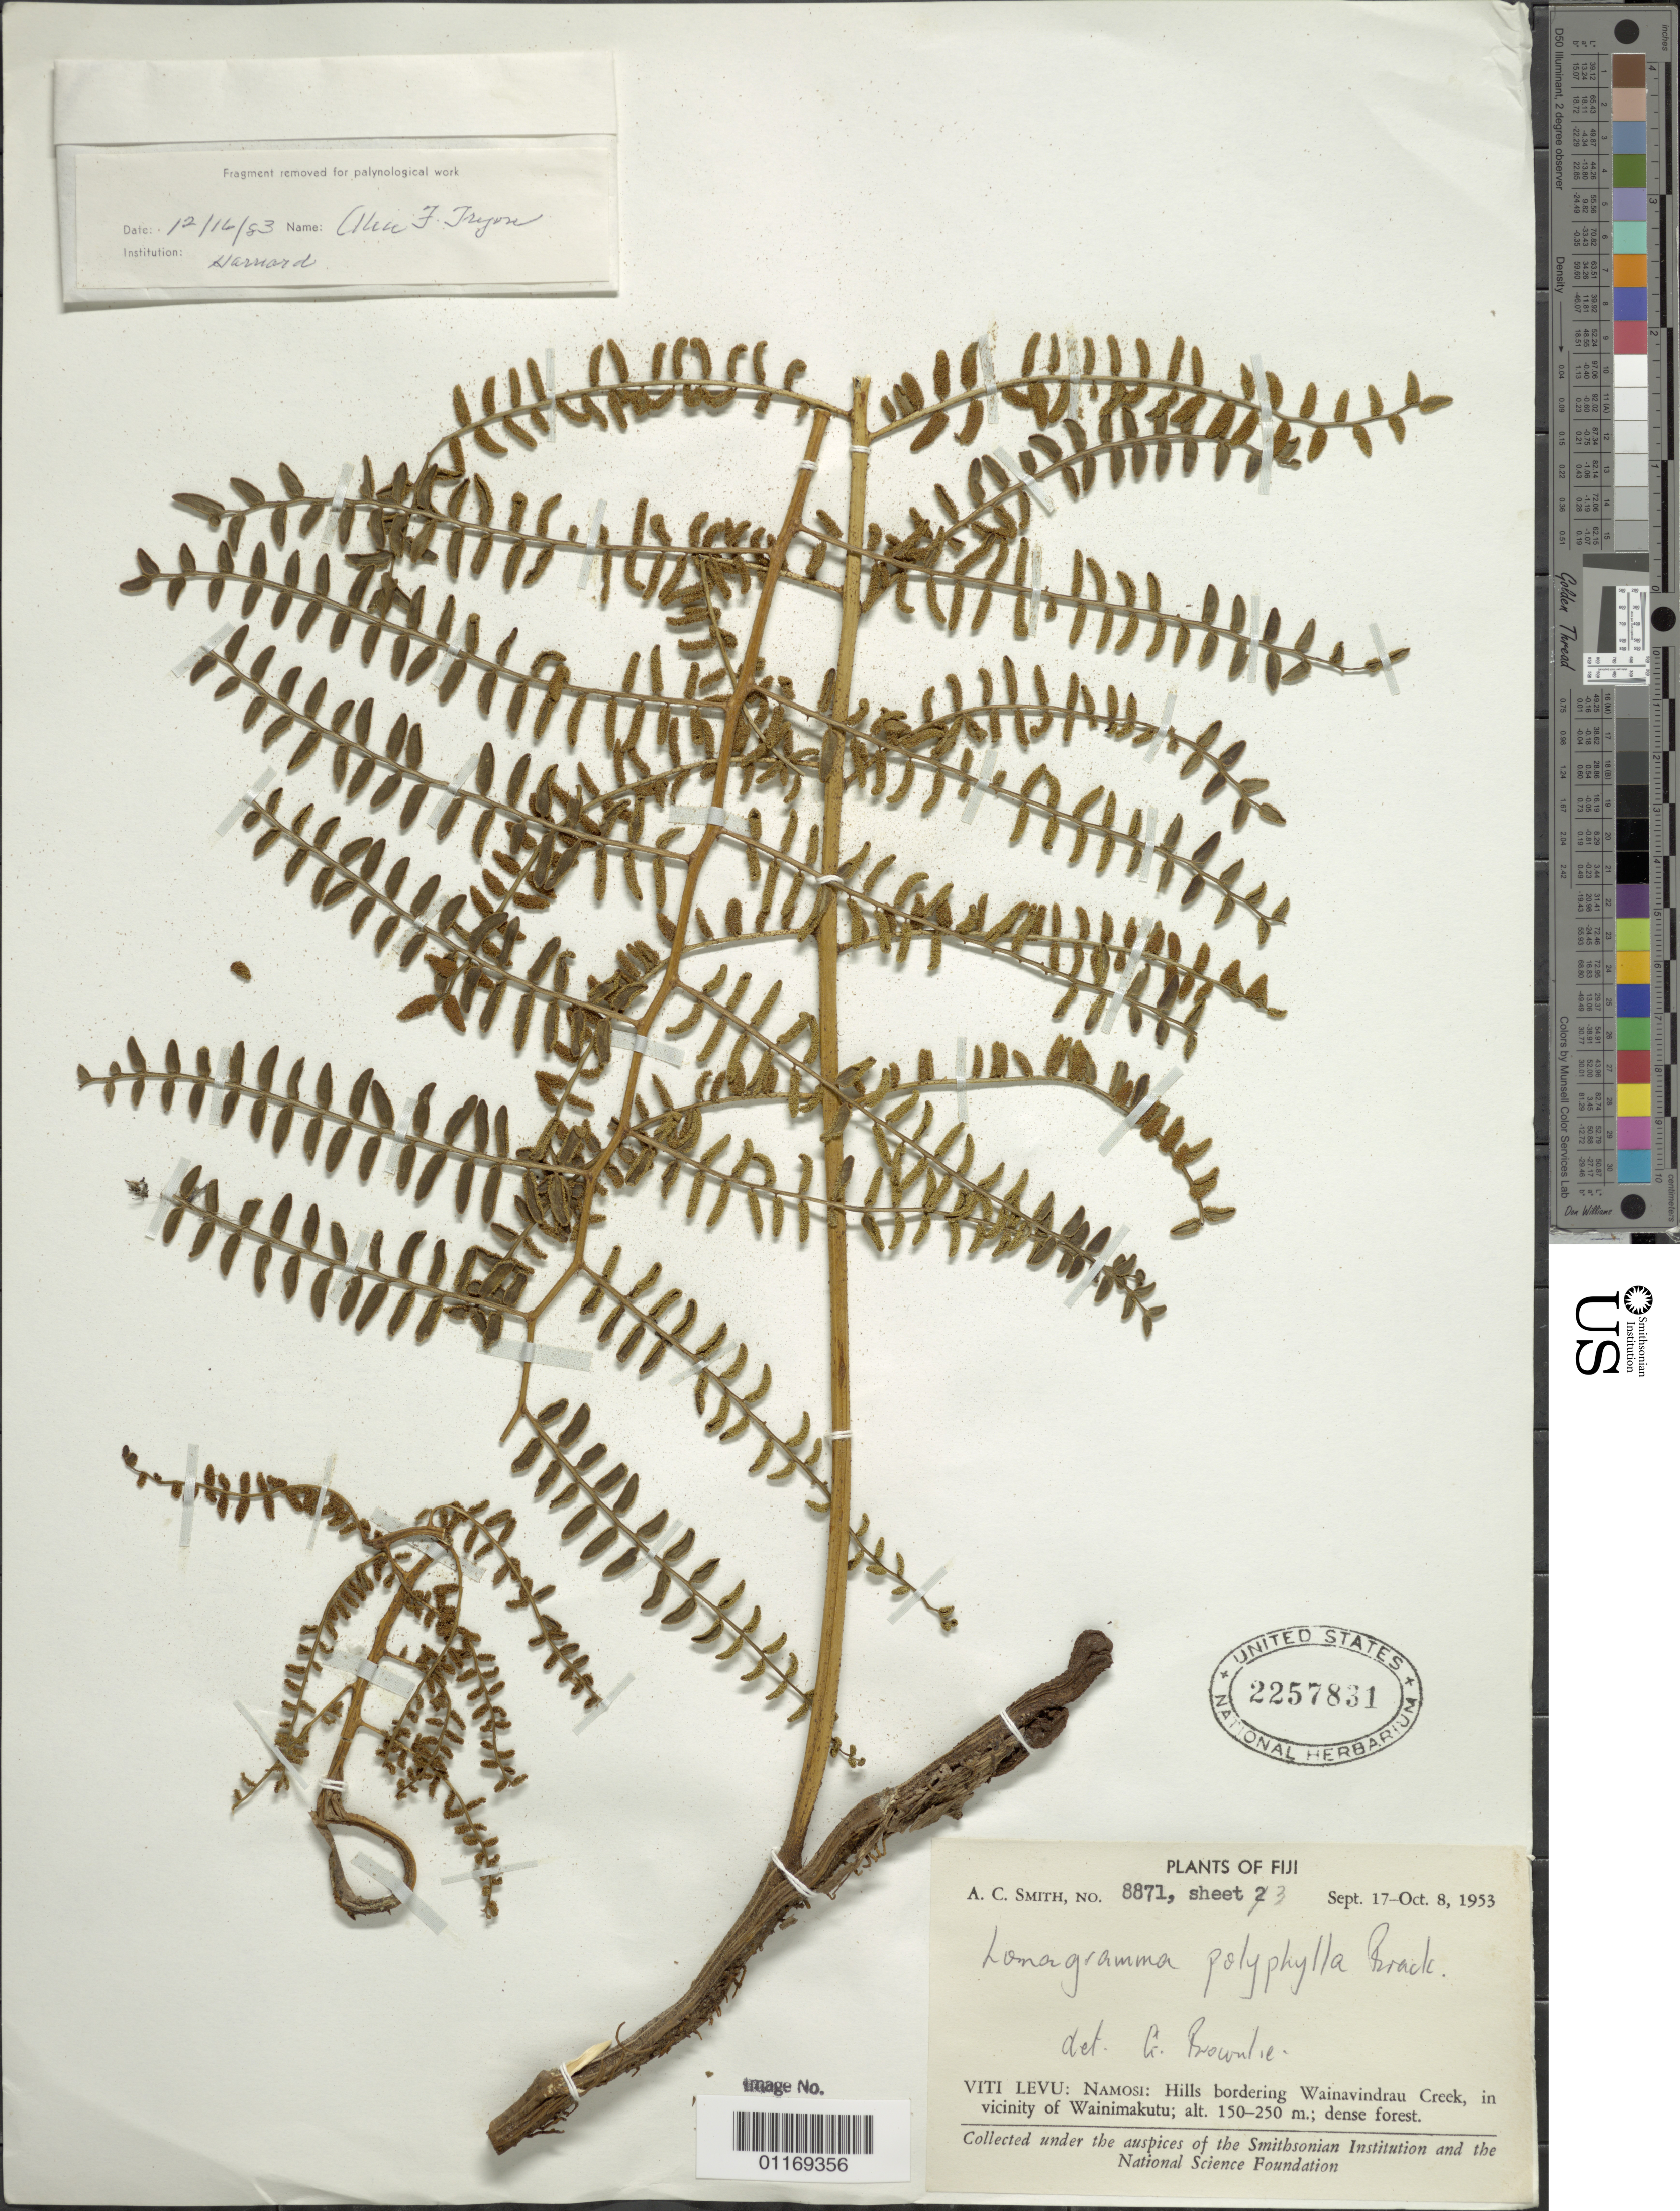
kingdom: Plantae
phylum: Tracheophyta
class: Polypodiopsida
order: Polypodiales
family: Dryopteridaceae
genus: Lomagramma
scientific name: Lomagramma polyphylla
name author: Brack. in Wilkes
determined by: Brownlie, G.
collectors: A. C. Smith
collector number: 8871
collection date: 1953-09-17/1953-10-08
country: Fiji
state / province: Central Division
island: Viti Levu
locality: Hills bordering Wainavindrau Creek, in vicinity of Wainimakutu, Namosi Prov., Viti Levu, Fiji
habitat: Dense forest.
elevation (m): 150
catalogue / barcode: US 2257831